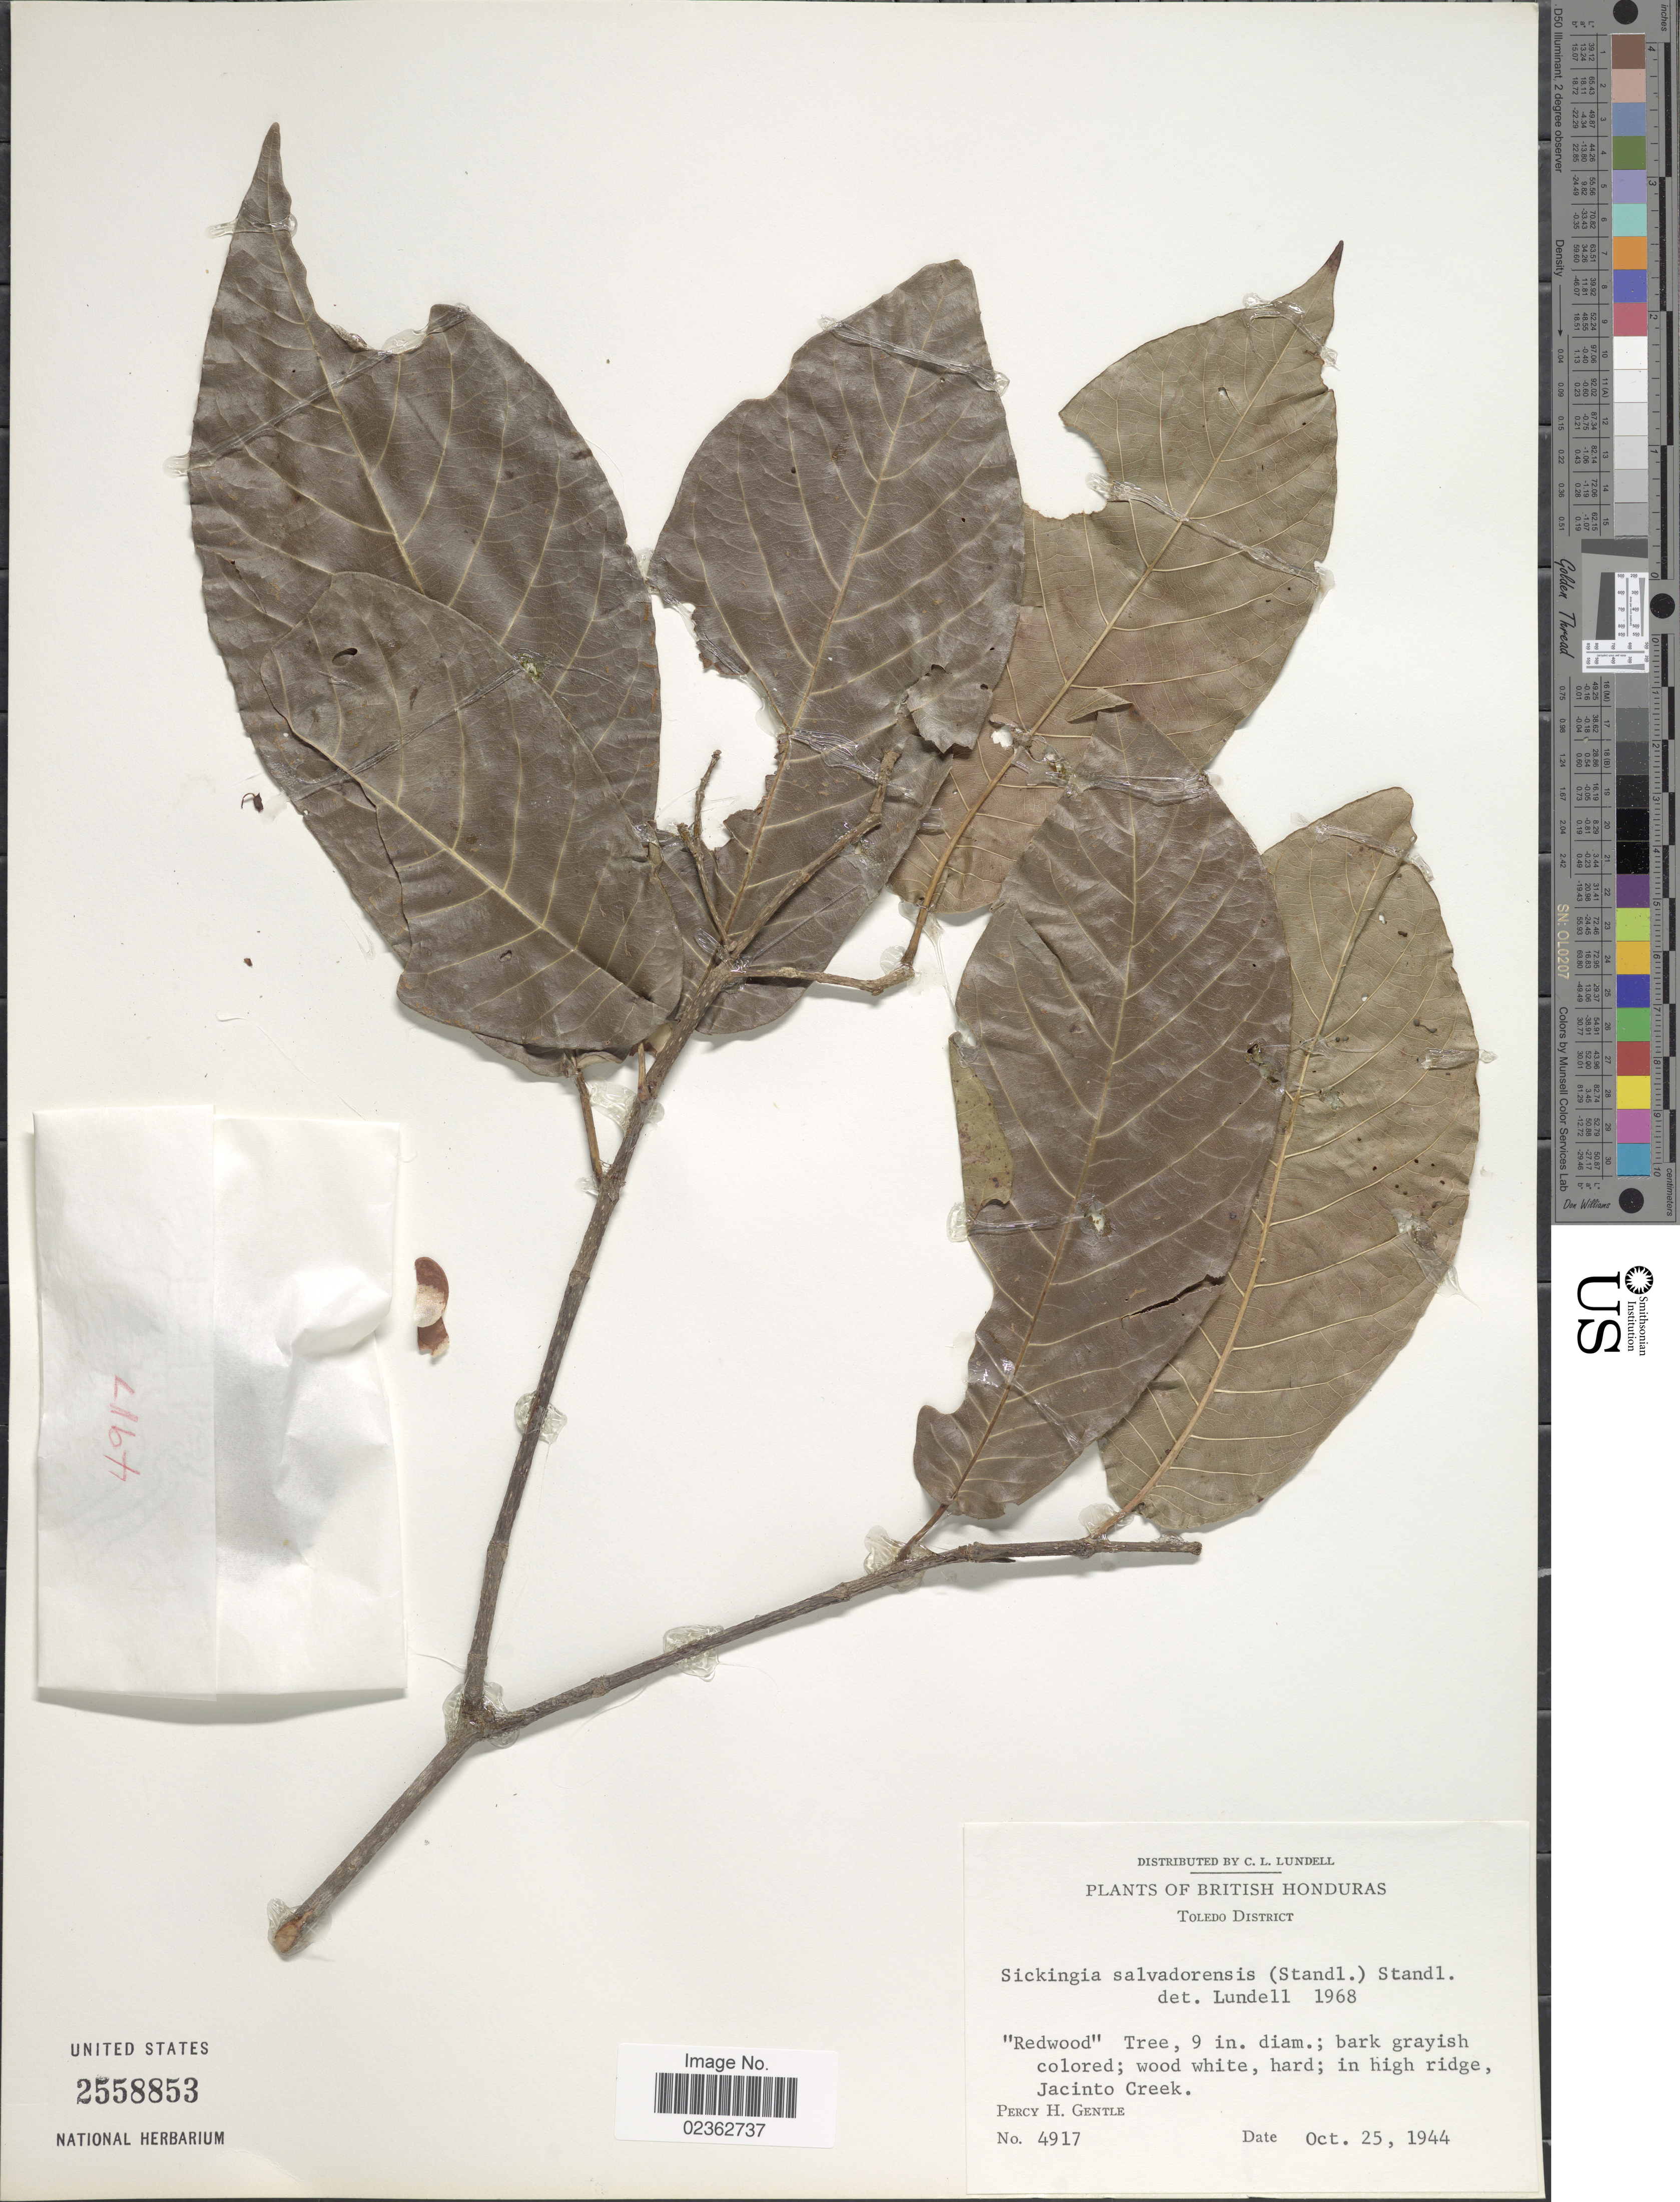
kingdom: Plantae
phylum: Tracheophyta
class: Magnoliopsida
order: Gentianales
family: Rubiaceae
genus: Simira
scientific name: Simira salvadorensis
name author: Standl.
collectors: P. H. Gentle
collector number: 4917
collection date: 1944-10-25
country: Belize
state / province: Toledo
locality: British Honduras, in high ridge, Jacinto Creek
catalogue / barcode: US 2558853